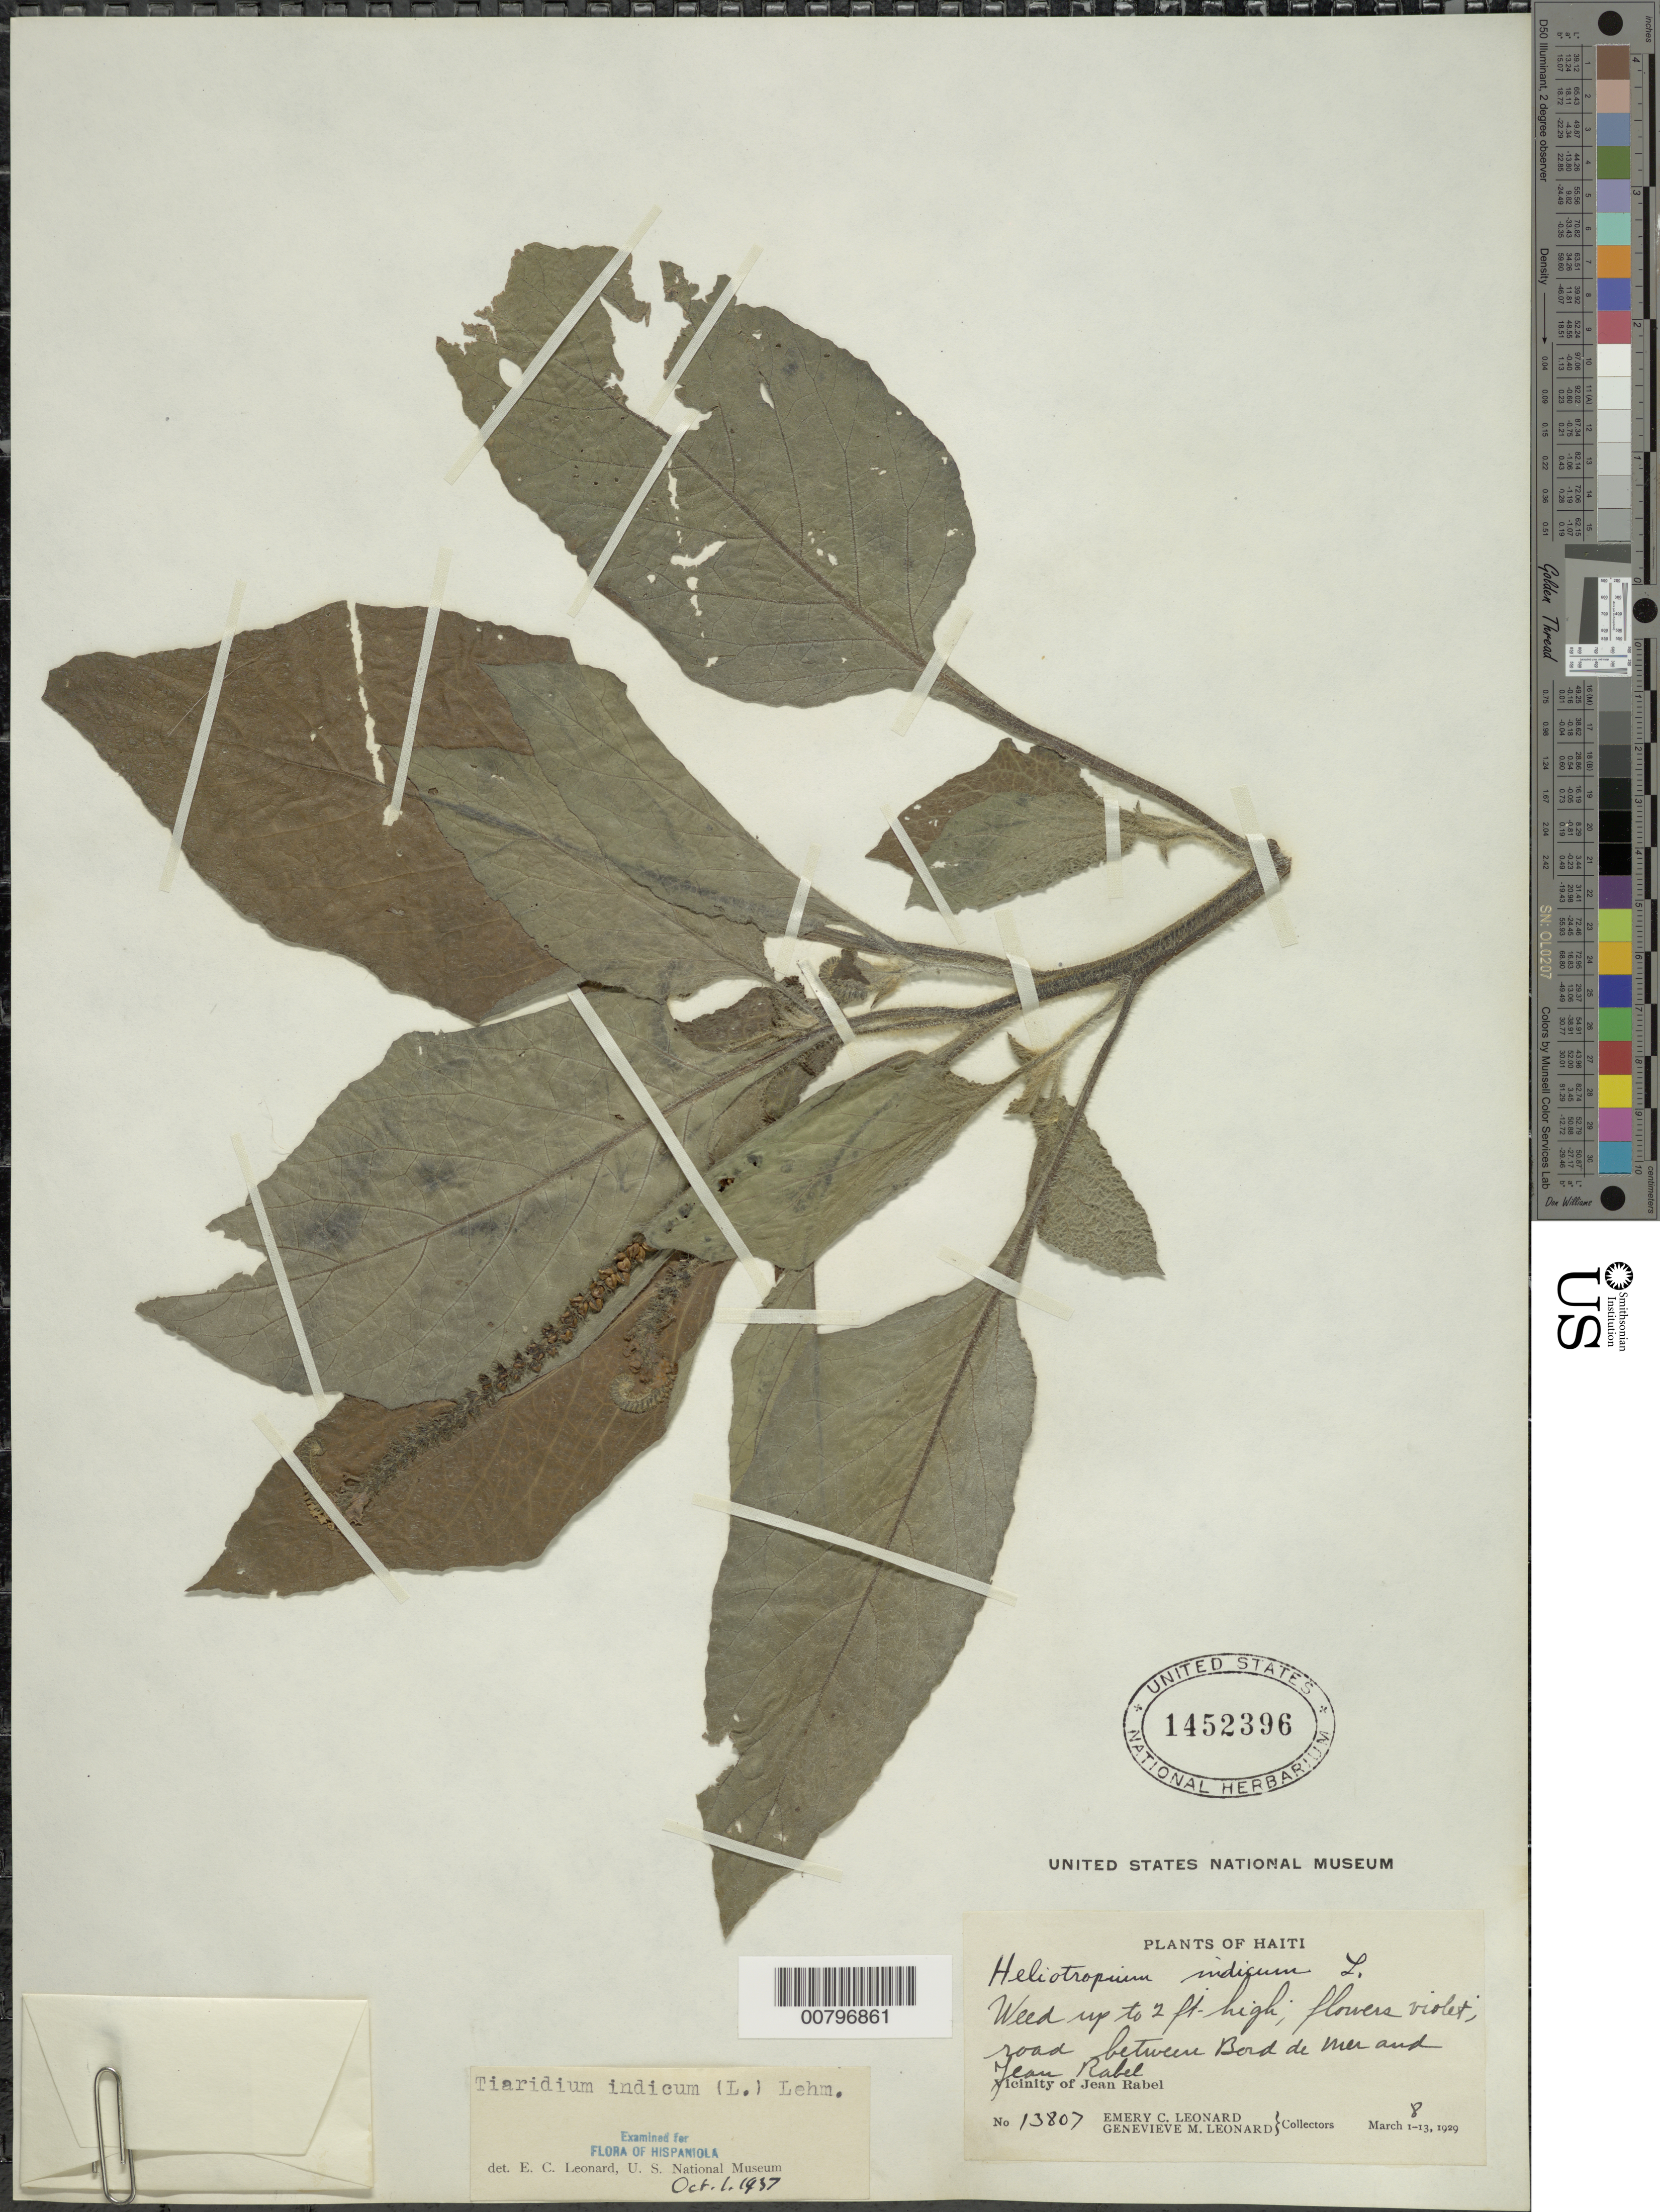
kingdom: Plantae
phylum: Tracheophyta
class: Magnoliopsida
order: Boraginales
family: Heliotropiaceae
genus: Heliotropium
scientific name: Heliotropium indicum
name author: L.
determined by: Leonard, Emery C., (US)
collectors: E. C. Leonard & G. M. Leonard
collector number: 13807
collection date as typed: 08 Mar 1929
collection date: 1929-03-08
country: Haiti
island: Hispaniola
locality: Between Bord-de-Mer and Jean Rabel, along road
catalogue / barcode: US 1452396